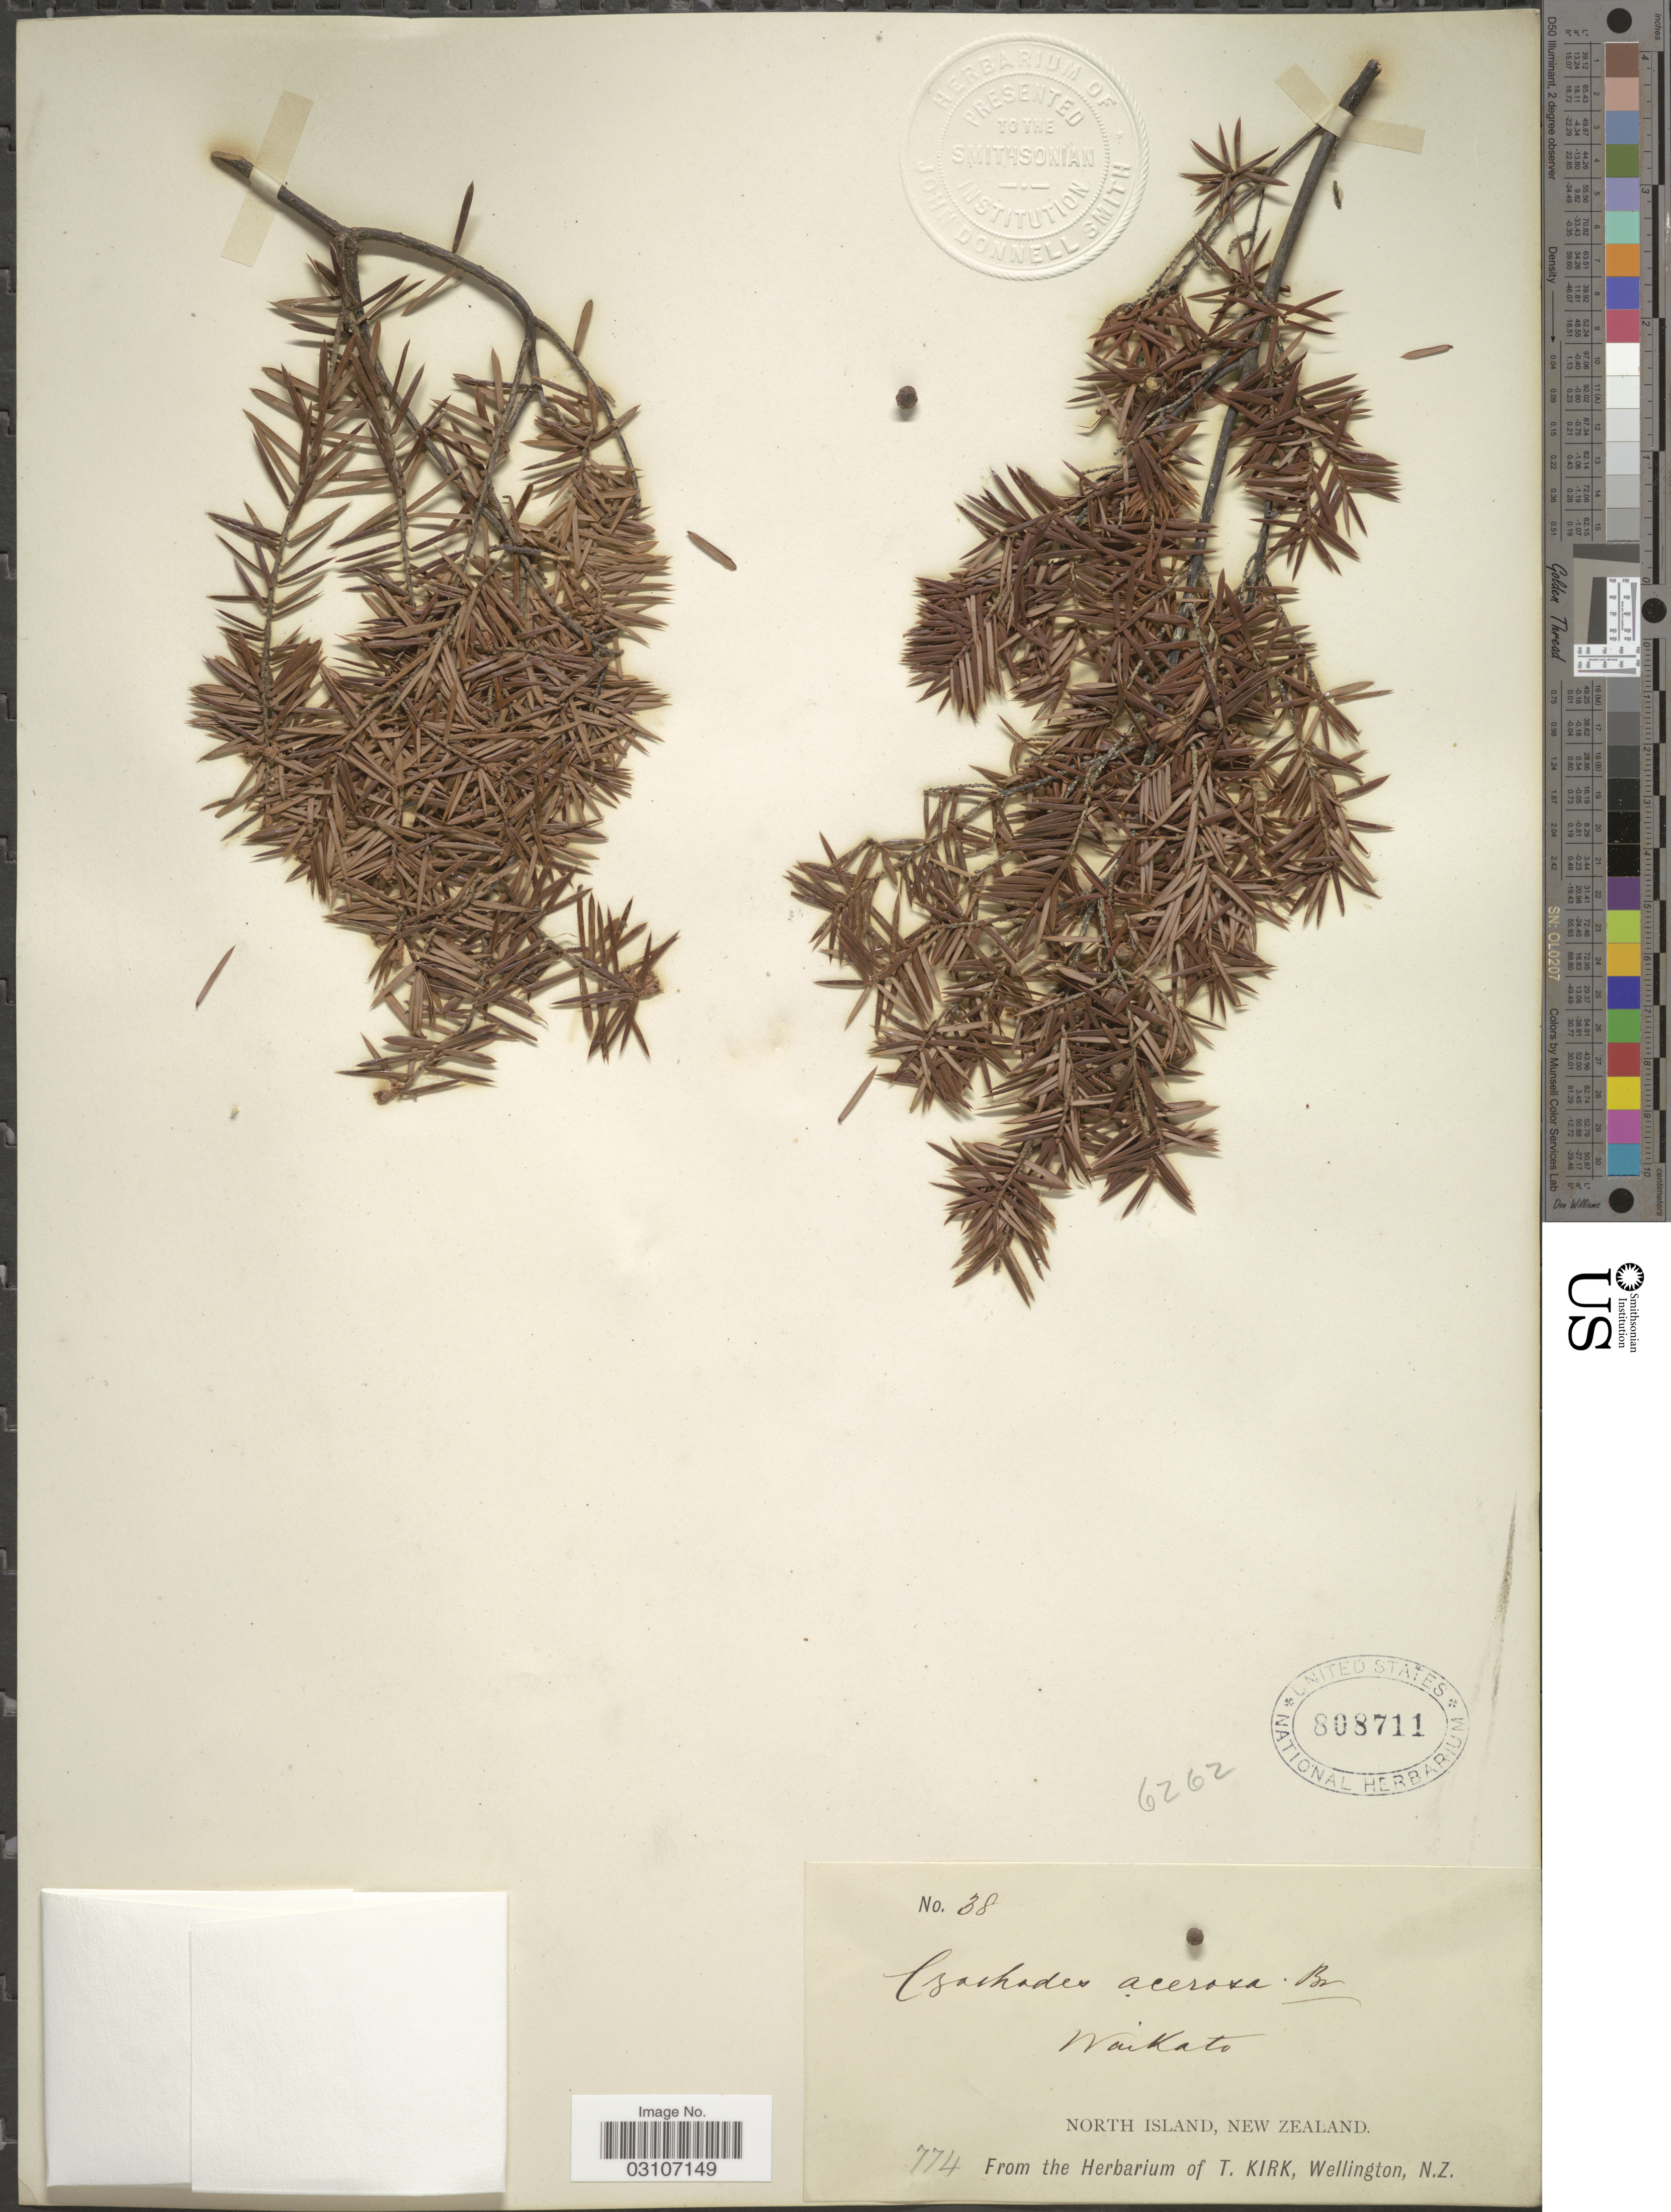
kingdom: Plantae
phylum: Tracheophyta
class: Magnoliopsida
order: Ericales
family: Ericaceae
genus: Cyathodes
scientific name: Cyathodes acerosa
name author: (Gaertn.) Roem. & Schult.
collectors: ex herb. T. Kirk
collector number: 38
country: New Zealand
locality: Waikato. North Island.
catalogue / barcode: US 808711